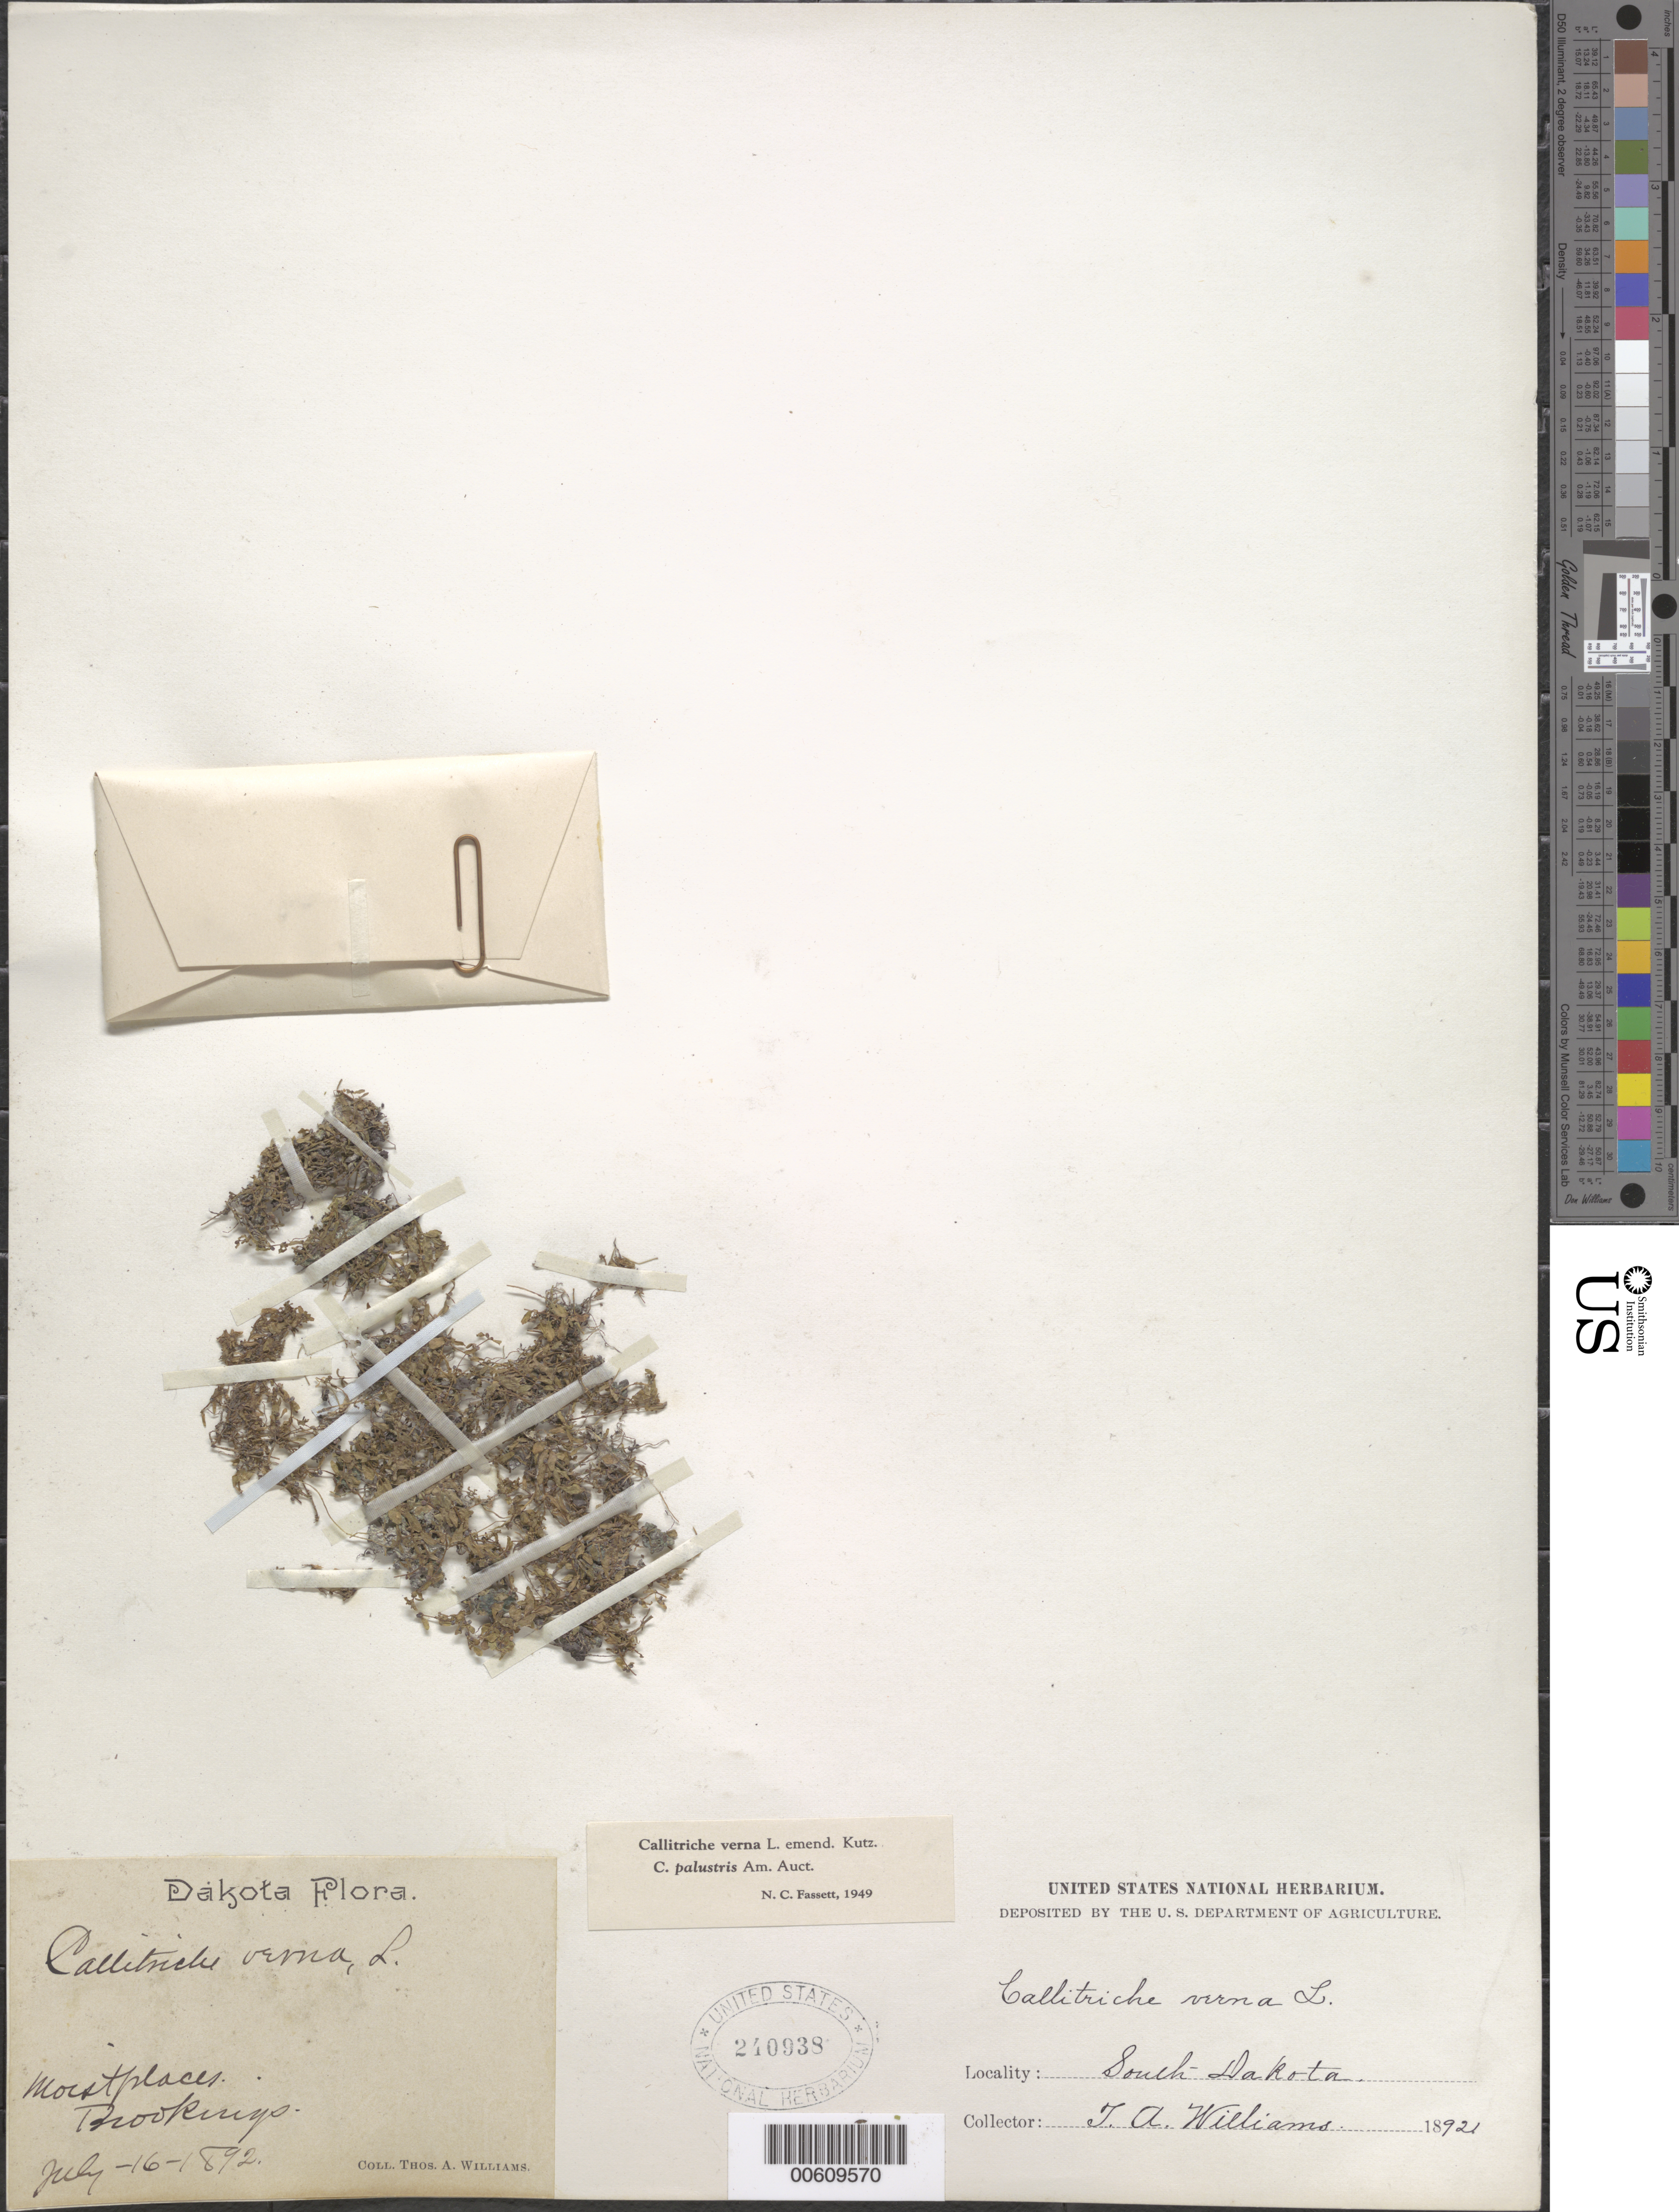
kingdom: Plantae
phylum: Tracheophyta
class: Magnoliopsida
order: Lamiales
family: Plantaginaceae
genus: Callitriche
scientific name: Callitriche verna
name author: L.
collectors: T. A. Williams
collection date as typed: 16 Jul 1892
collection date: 1892-07-16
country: United States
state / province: South Dakota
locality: Brookings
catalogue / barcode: US 240938